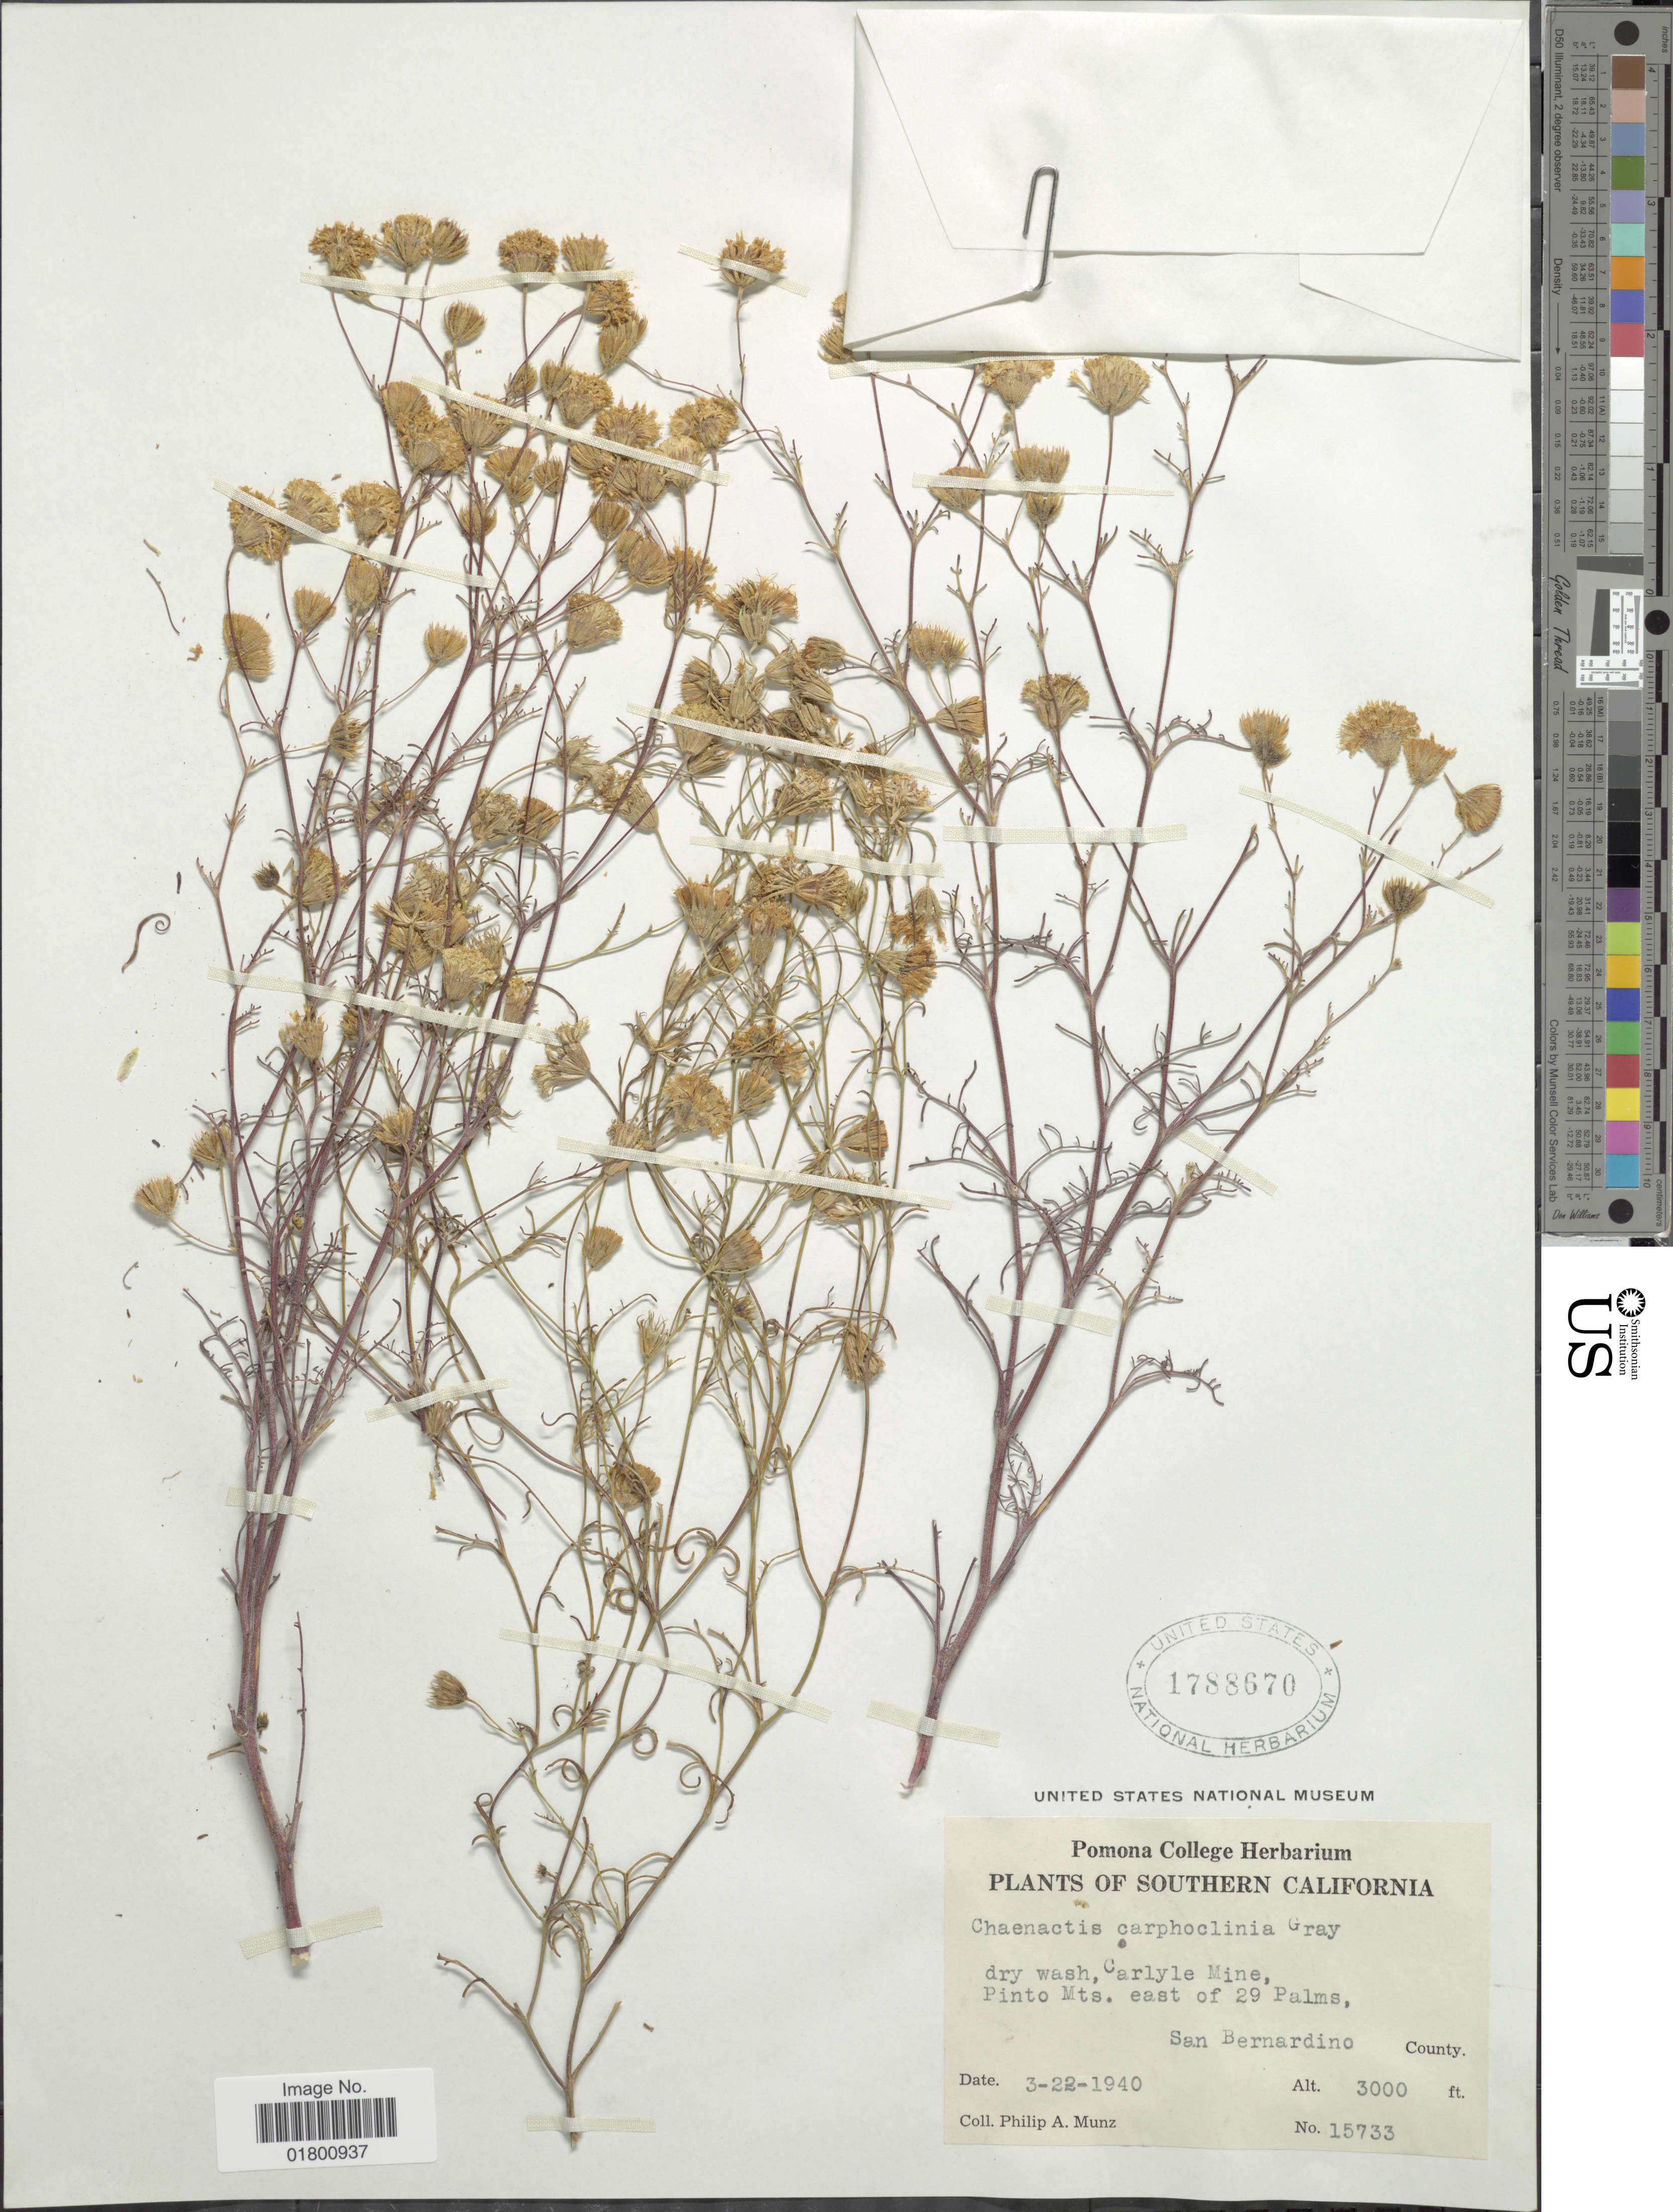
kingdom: Plantae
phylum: Tracheophyta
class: Magnoliopsida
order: Asterales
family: Asteraceae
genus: Chaenactis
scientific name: Chaenactis carphoclinia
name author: A. Gray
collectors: P. A. Munz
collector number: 15733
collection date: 1940-03-22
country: United States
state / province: California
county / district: San Bernardino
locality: Southern California, dry wash, Carlyle Mine, Pinto Mts. east of 29 Palms, San Bernardino County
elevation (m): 914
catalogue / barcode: US 1788670